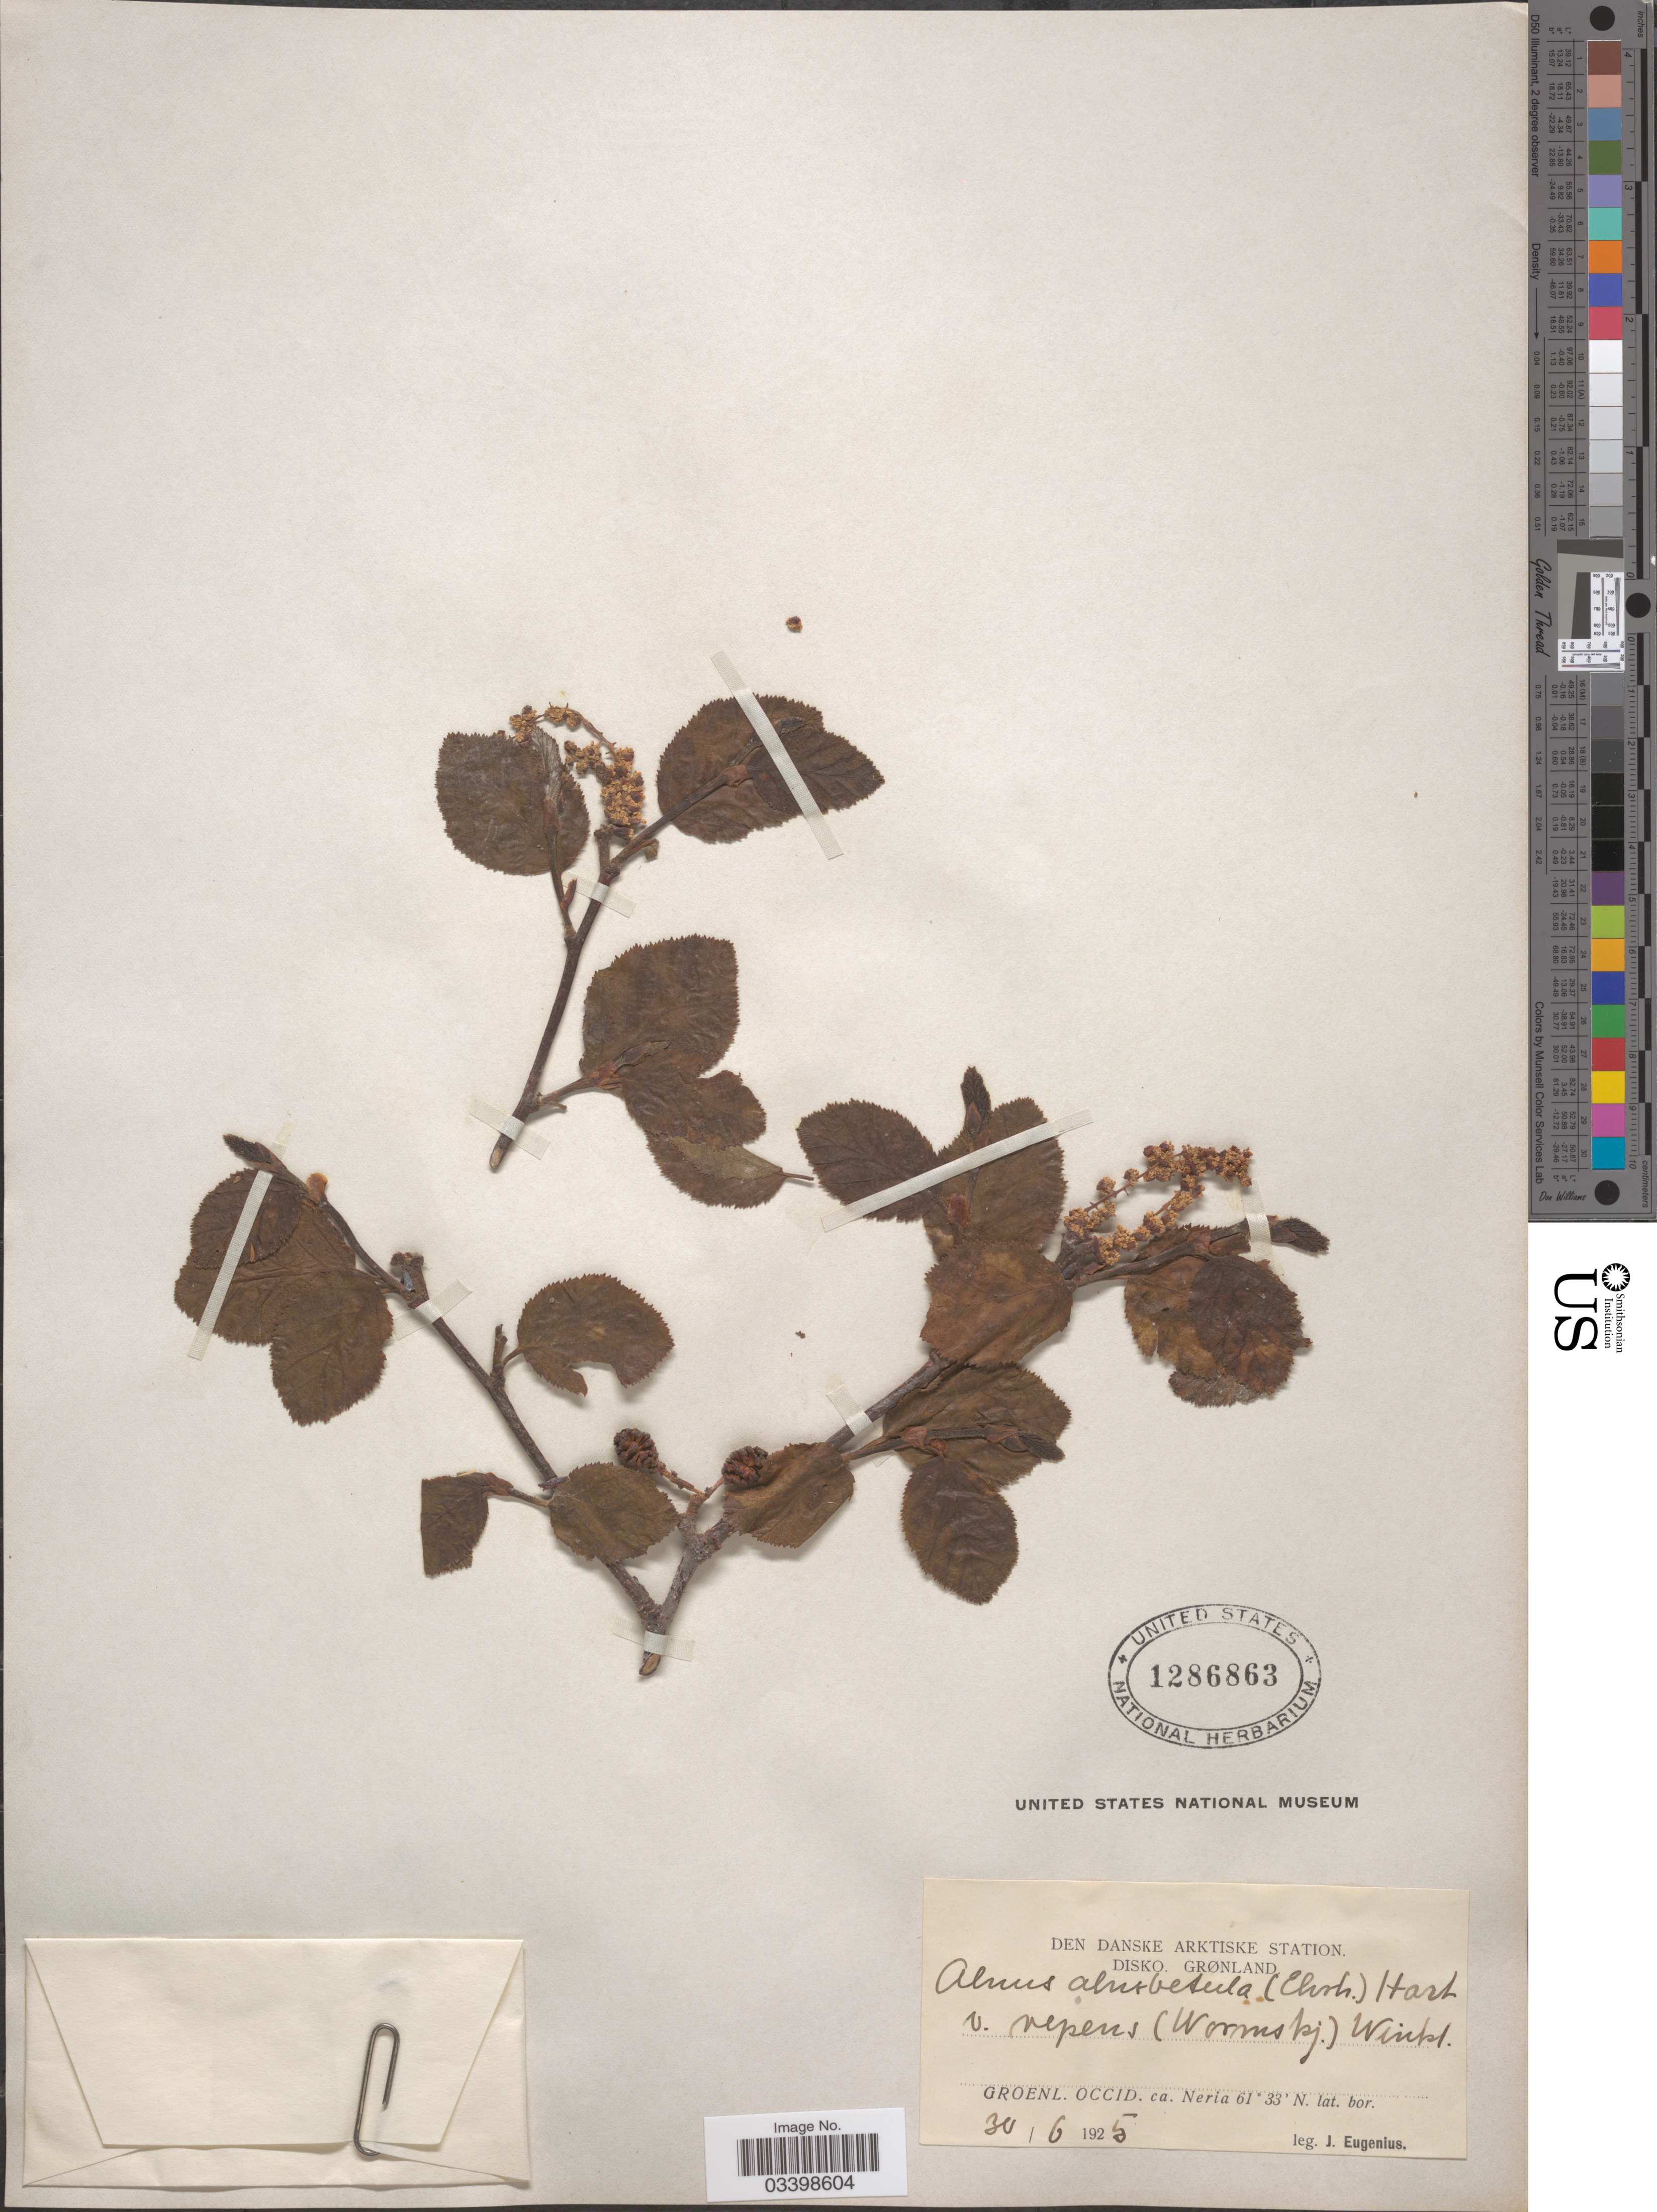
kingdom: Plantae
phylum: Tracheophyta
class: Magnoliopsida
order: Fagales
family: Betulaceae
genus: Alnus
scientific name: Alnus viridis subsp. crispa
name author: (Aiton) Turrill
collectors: J. Eugenius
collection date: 1925-06-30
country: Greenland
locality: Den Danske Arktiske Station. Disko, Grønland. Groenl. Occid. ca. Neria.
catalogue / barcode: US 1286863